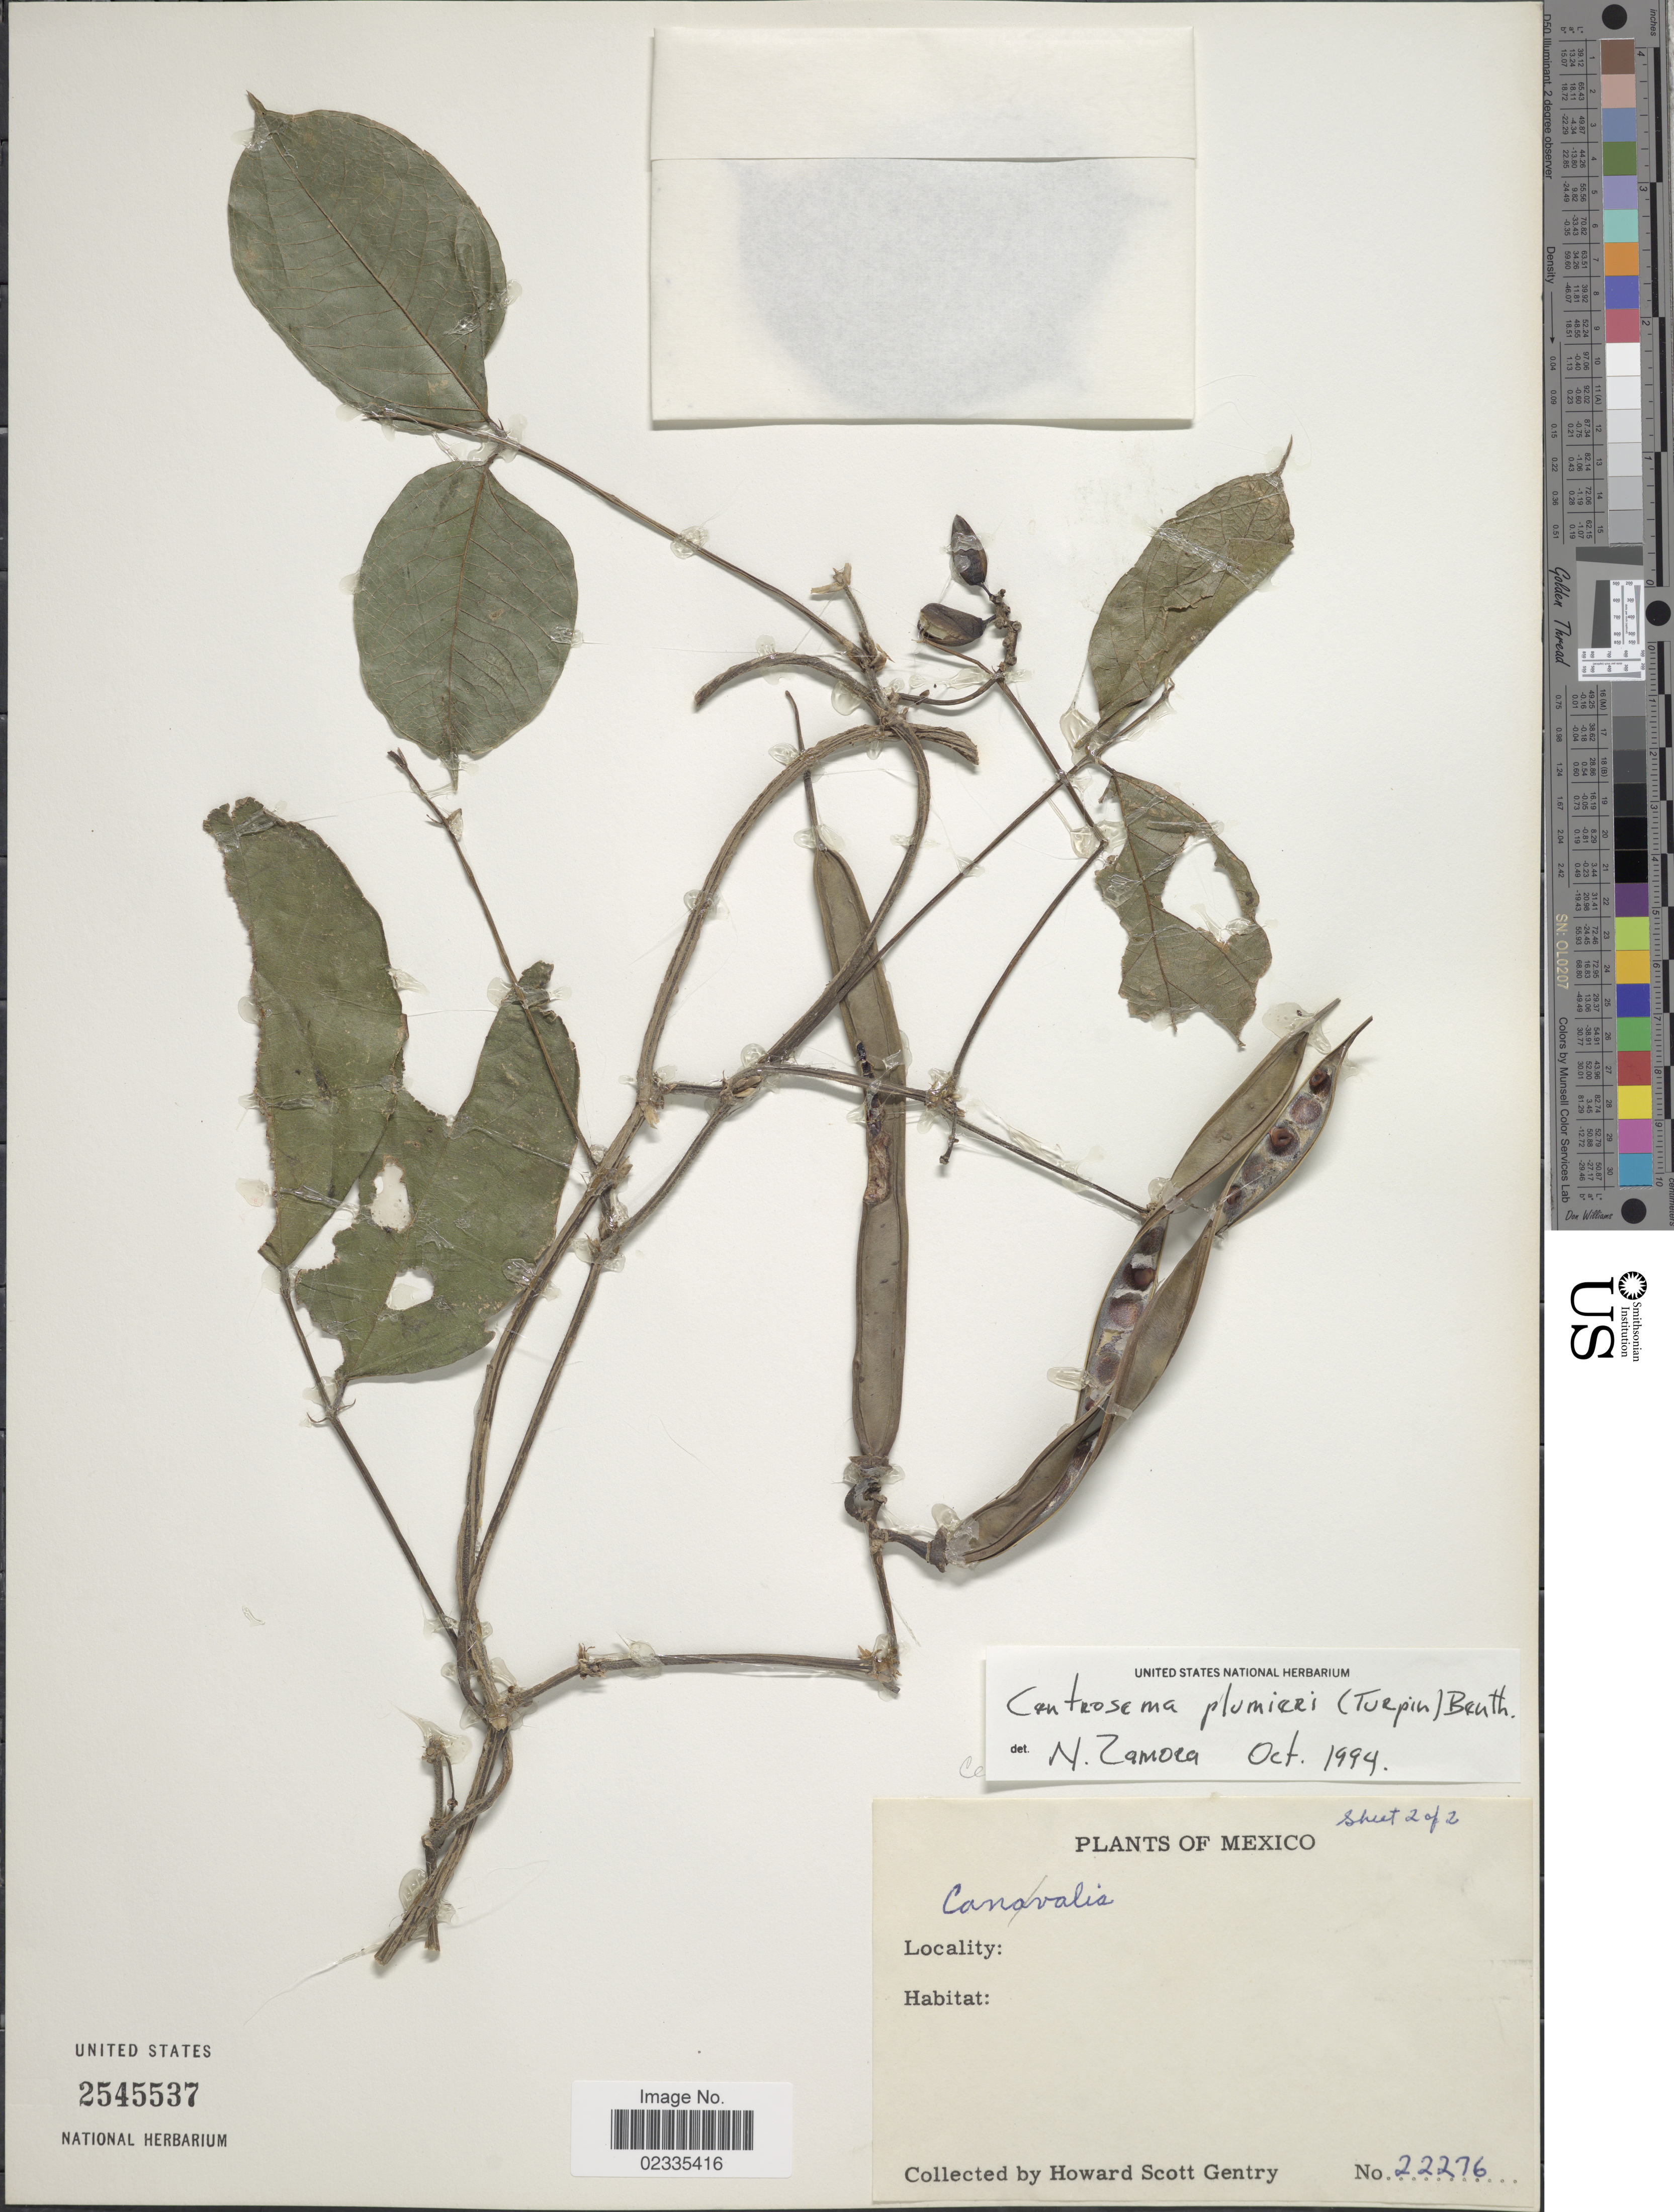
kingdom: Plantae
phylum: Tracheophyta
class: Magnoliopsida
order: Fabales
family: Fabaceae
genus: Centrosema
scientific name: Centrosema plumieri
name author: (Turpin ex Pers.) Benth.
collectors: H. S. Gentry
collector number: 22276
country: Mexico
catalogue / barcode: US 2545537